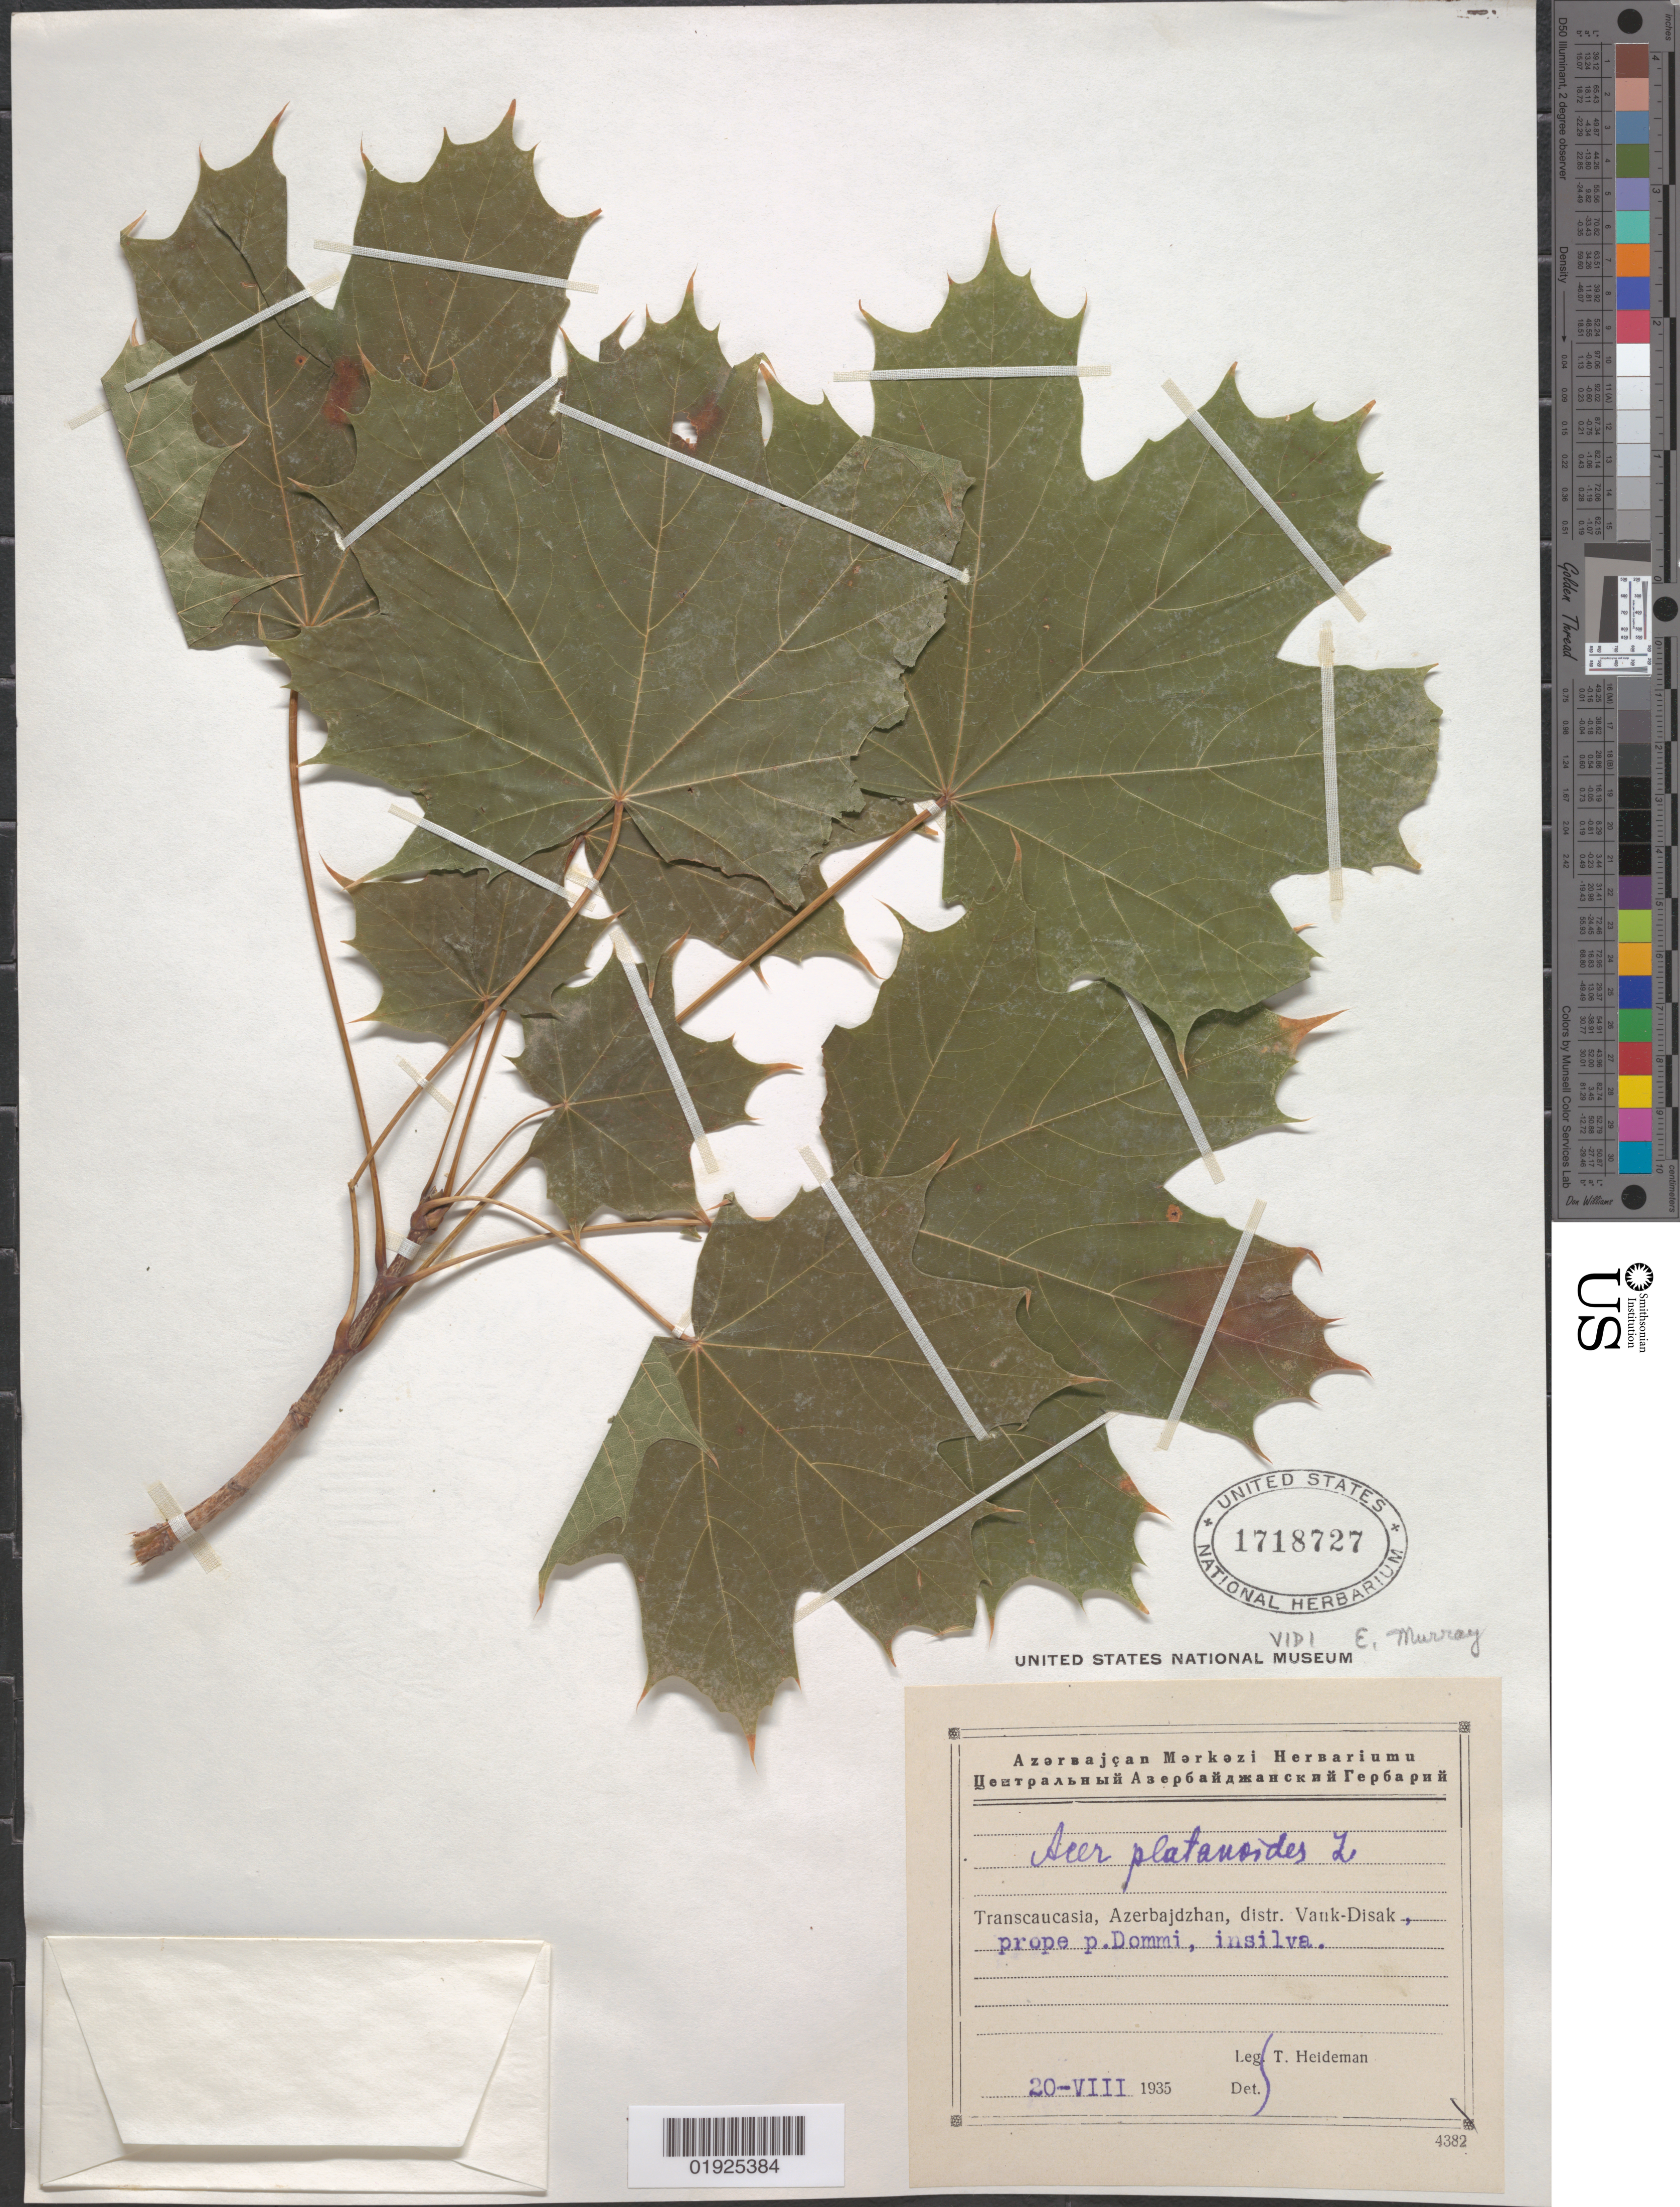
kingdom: Plantae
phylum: Tracheophyta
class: Magnoliopsida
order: Sapindales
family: Sapindaceae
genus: Acer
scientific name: Acer platanoides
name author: L.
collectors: T. Heideman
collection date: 1935-08-20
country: Azerbaijan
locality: Transcaucasia, Azerbajdzhan, Distr. Vank-Disak, prope p.Dommi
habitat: In silva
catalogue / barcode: US 1718727